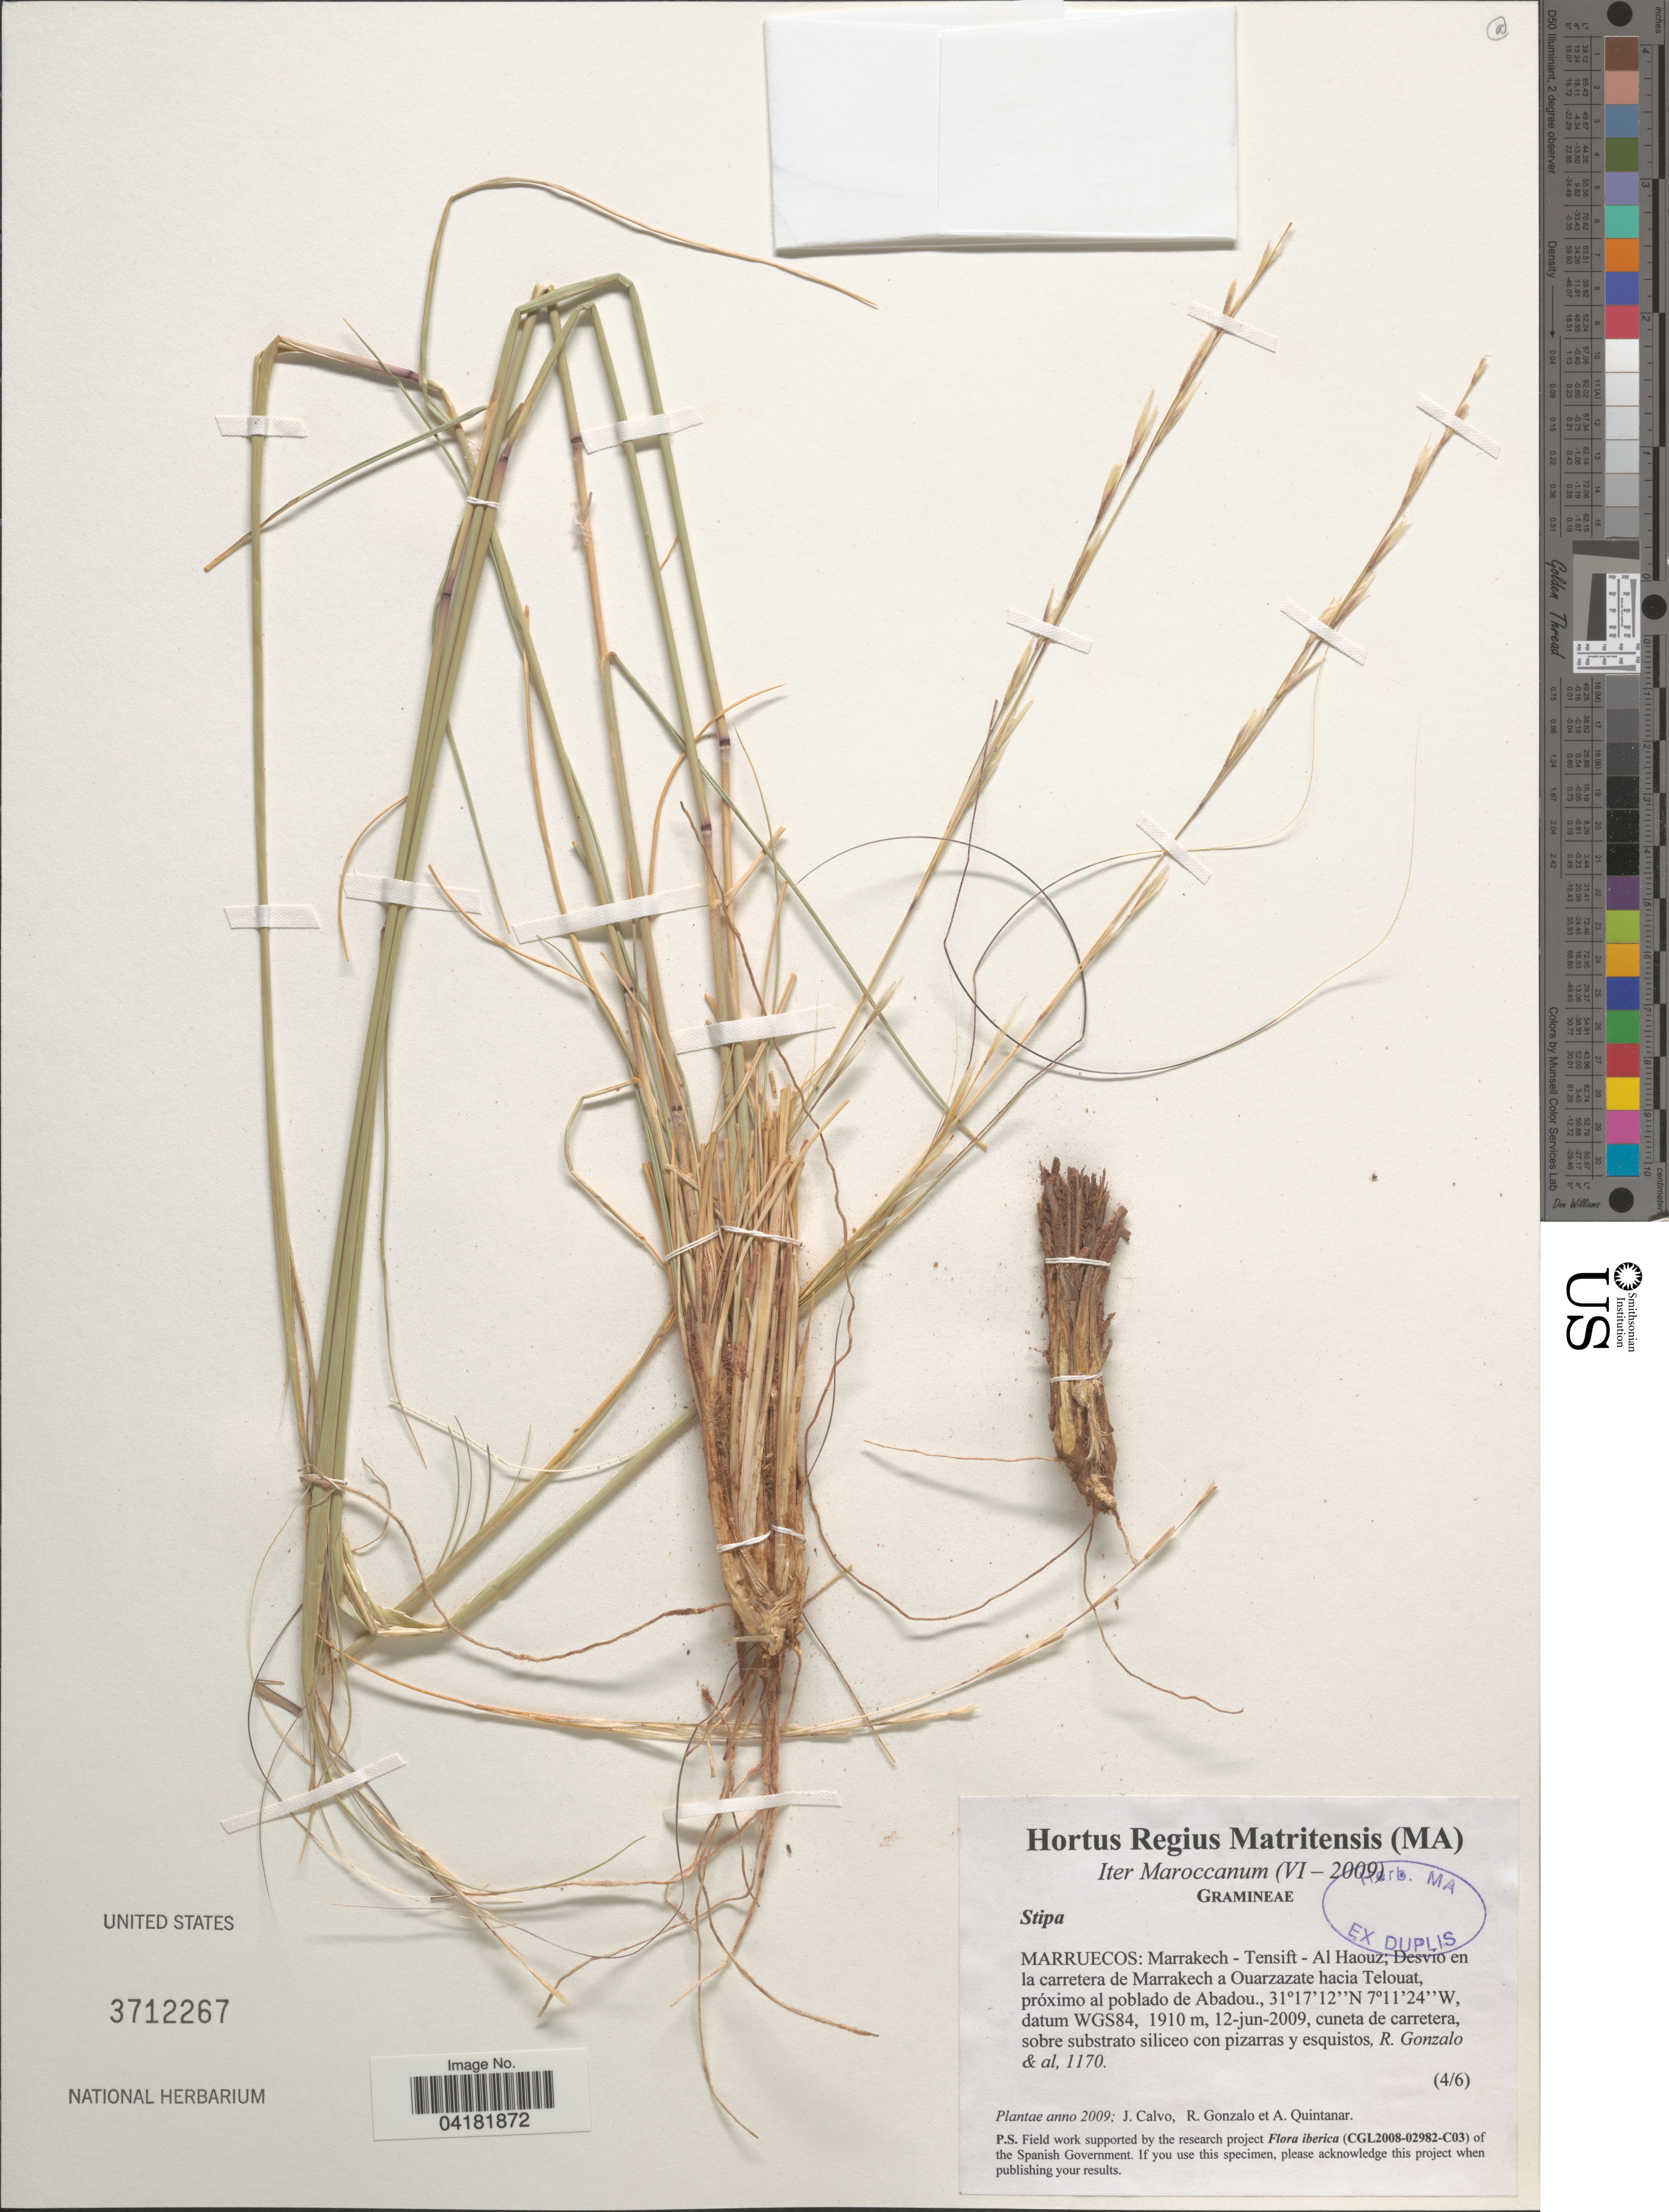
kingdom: Plantae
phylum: Tracheophyta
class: Liliopsida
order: Poales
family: Poaceae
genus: Stipa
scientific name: Stipa sp.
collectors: R. Gonzalo & et al.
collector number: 1170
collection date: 1910-06-12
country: Morocco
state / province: Marrakech-Tensift-Al Haouz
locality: Iter Maroccanum (VI - 2009). Marruecos: Desvio en la carretera de Marrakech a Ouarzazate hacia Telouat, próximo al poblado de Abadou, datum WGS84.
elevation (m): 1910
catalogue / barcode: US 3712267